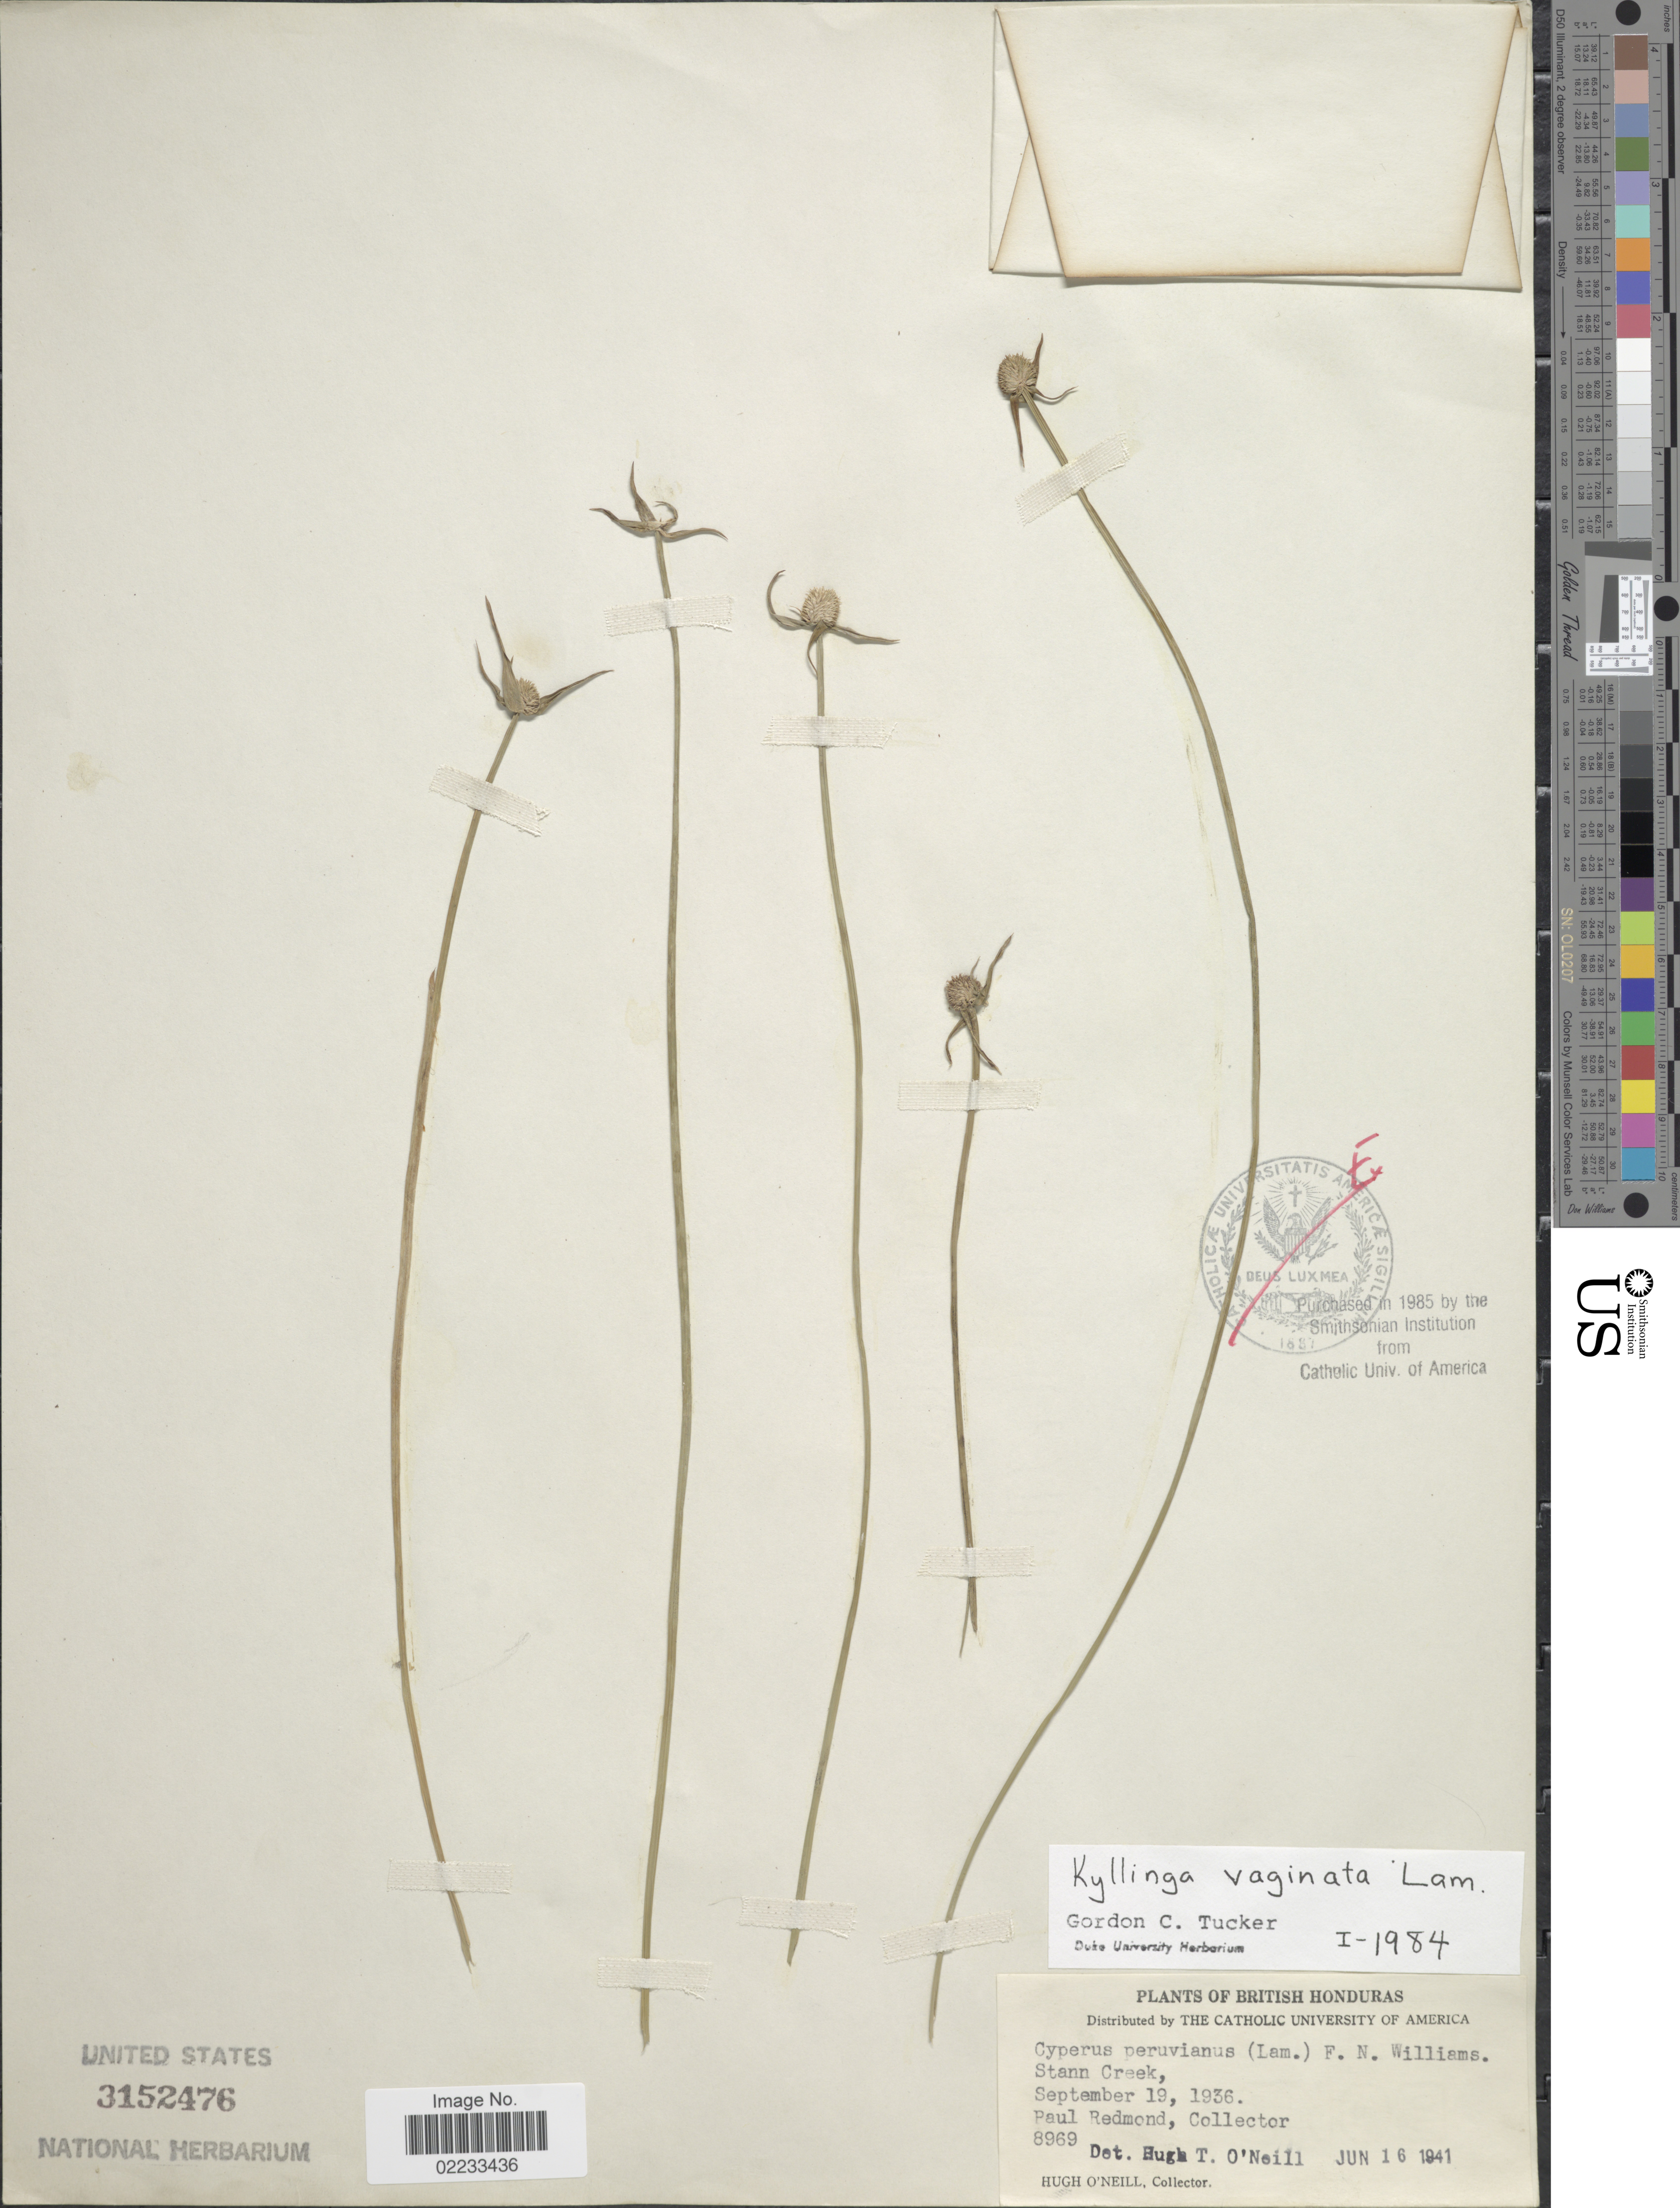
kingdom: Plantae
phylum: Tracheophyta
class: Liliopsida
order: Poales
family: Cyperaceae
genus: Cyperus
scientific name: Cyperus obtusatus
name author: (J. Presl & C. Presl) Mattf. & Kük.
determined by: Strong, M. T., (US), Smithsonian Institution - National Museum of Natural History (UNITED STATES)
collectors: P. Redmond & H. O'Neill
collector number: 8969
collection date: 1936-09-19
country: Belize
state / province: Stann Creek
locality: British Honduras. Stann Creek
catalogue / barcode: US 3152476